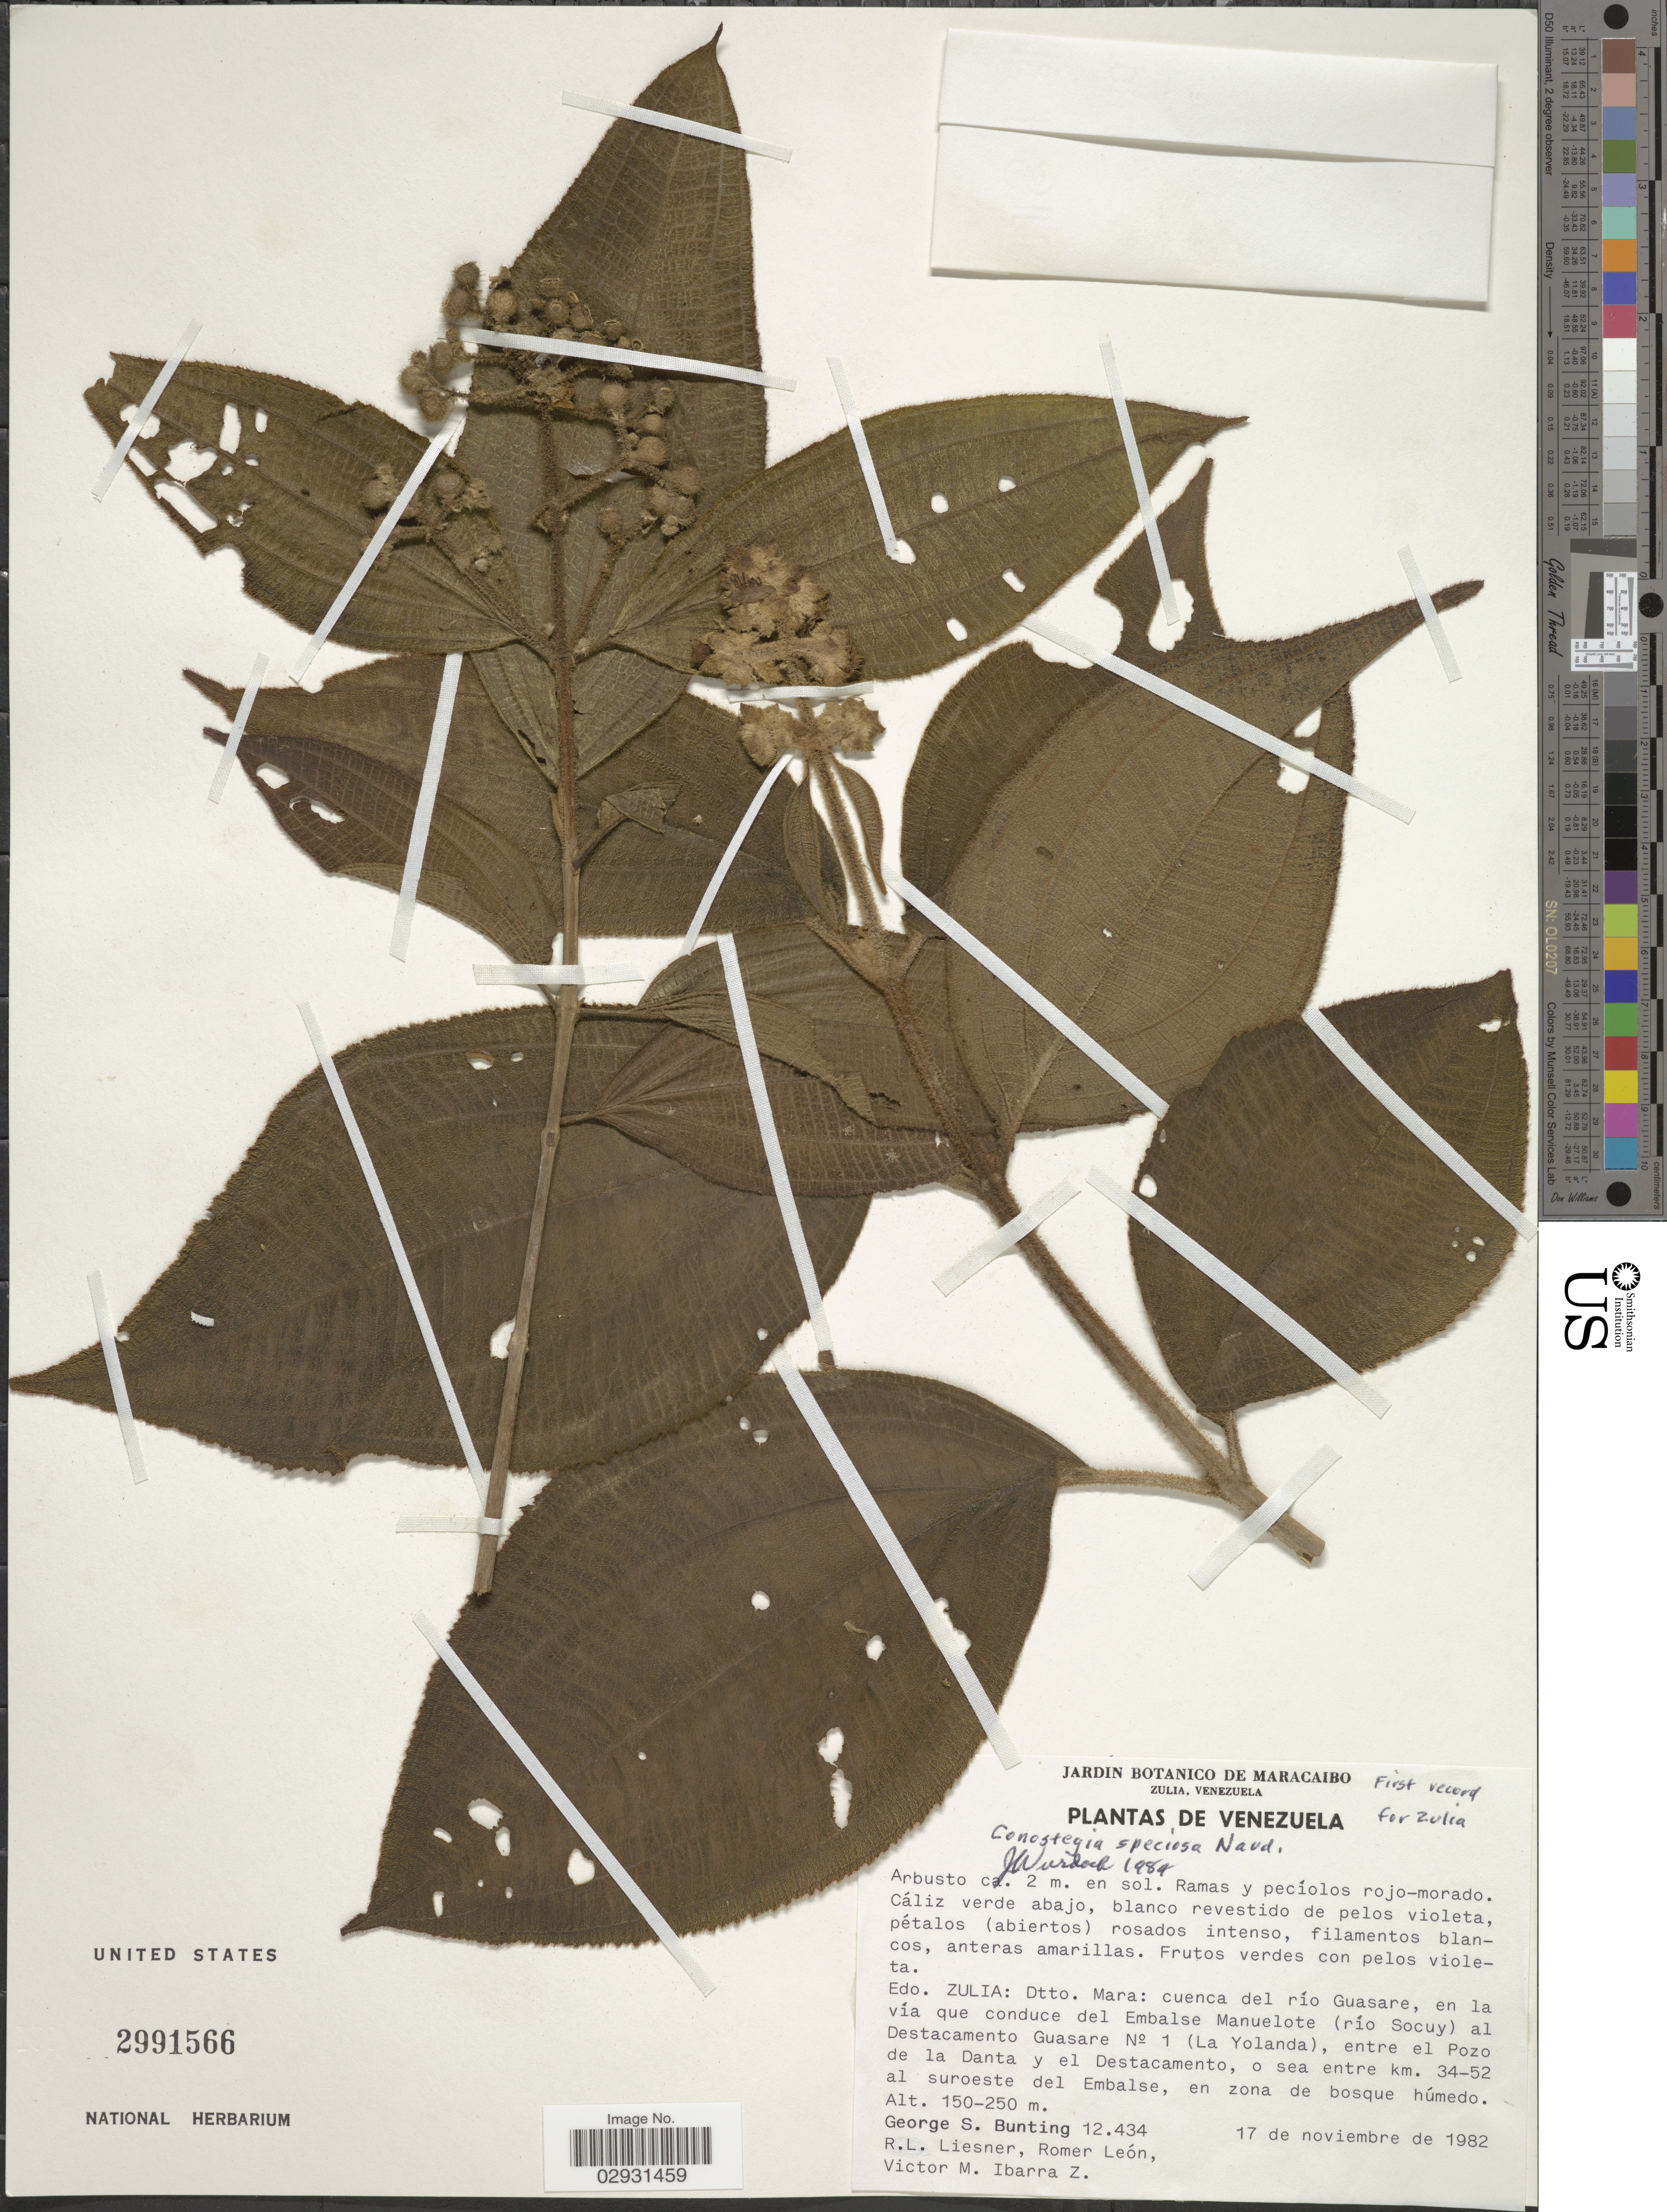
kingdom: Plantae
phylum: Tracheophyta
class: Magnoliopsida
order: Myrtales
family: Melastomataceae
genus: Conostegia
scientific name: Conostegia speciosa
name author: Naudin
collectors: G. S. Bunting, R. L. Liesner, R. León & V. Ibarra Z.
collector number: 12434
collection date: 1982-11-17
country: Venezuela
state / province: Zulia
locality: Dtto. Mara: cuenca del río Guasare, en la vía que conduce del Embalse Manuelote (río Socuy) al Destacamento Guasare n° 1 (La Yolanda), entre el Pozo de la Danta y el Destacamento, o sea entre km. 34-52 al suroeste del Embalse, en zona de bosque húmedo.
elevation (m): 150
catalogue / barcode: US 2991566